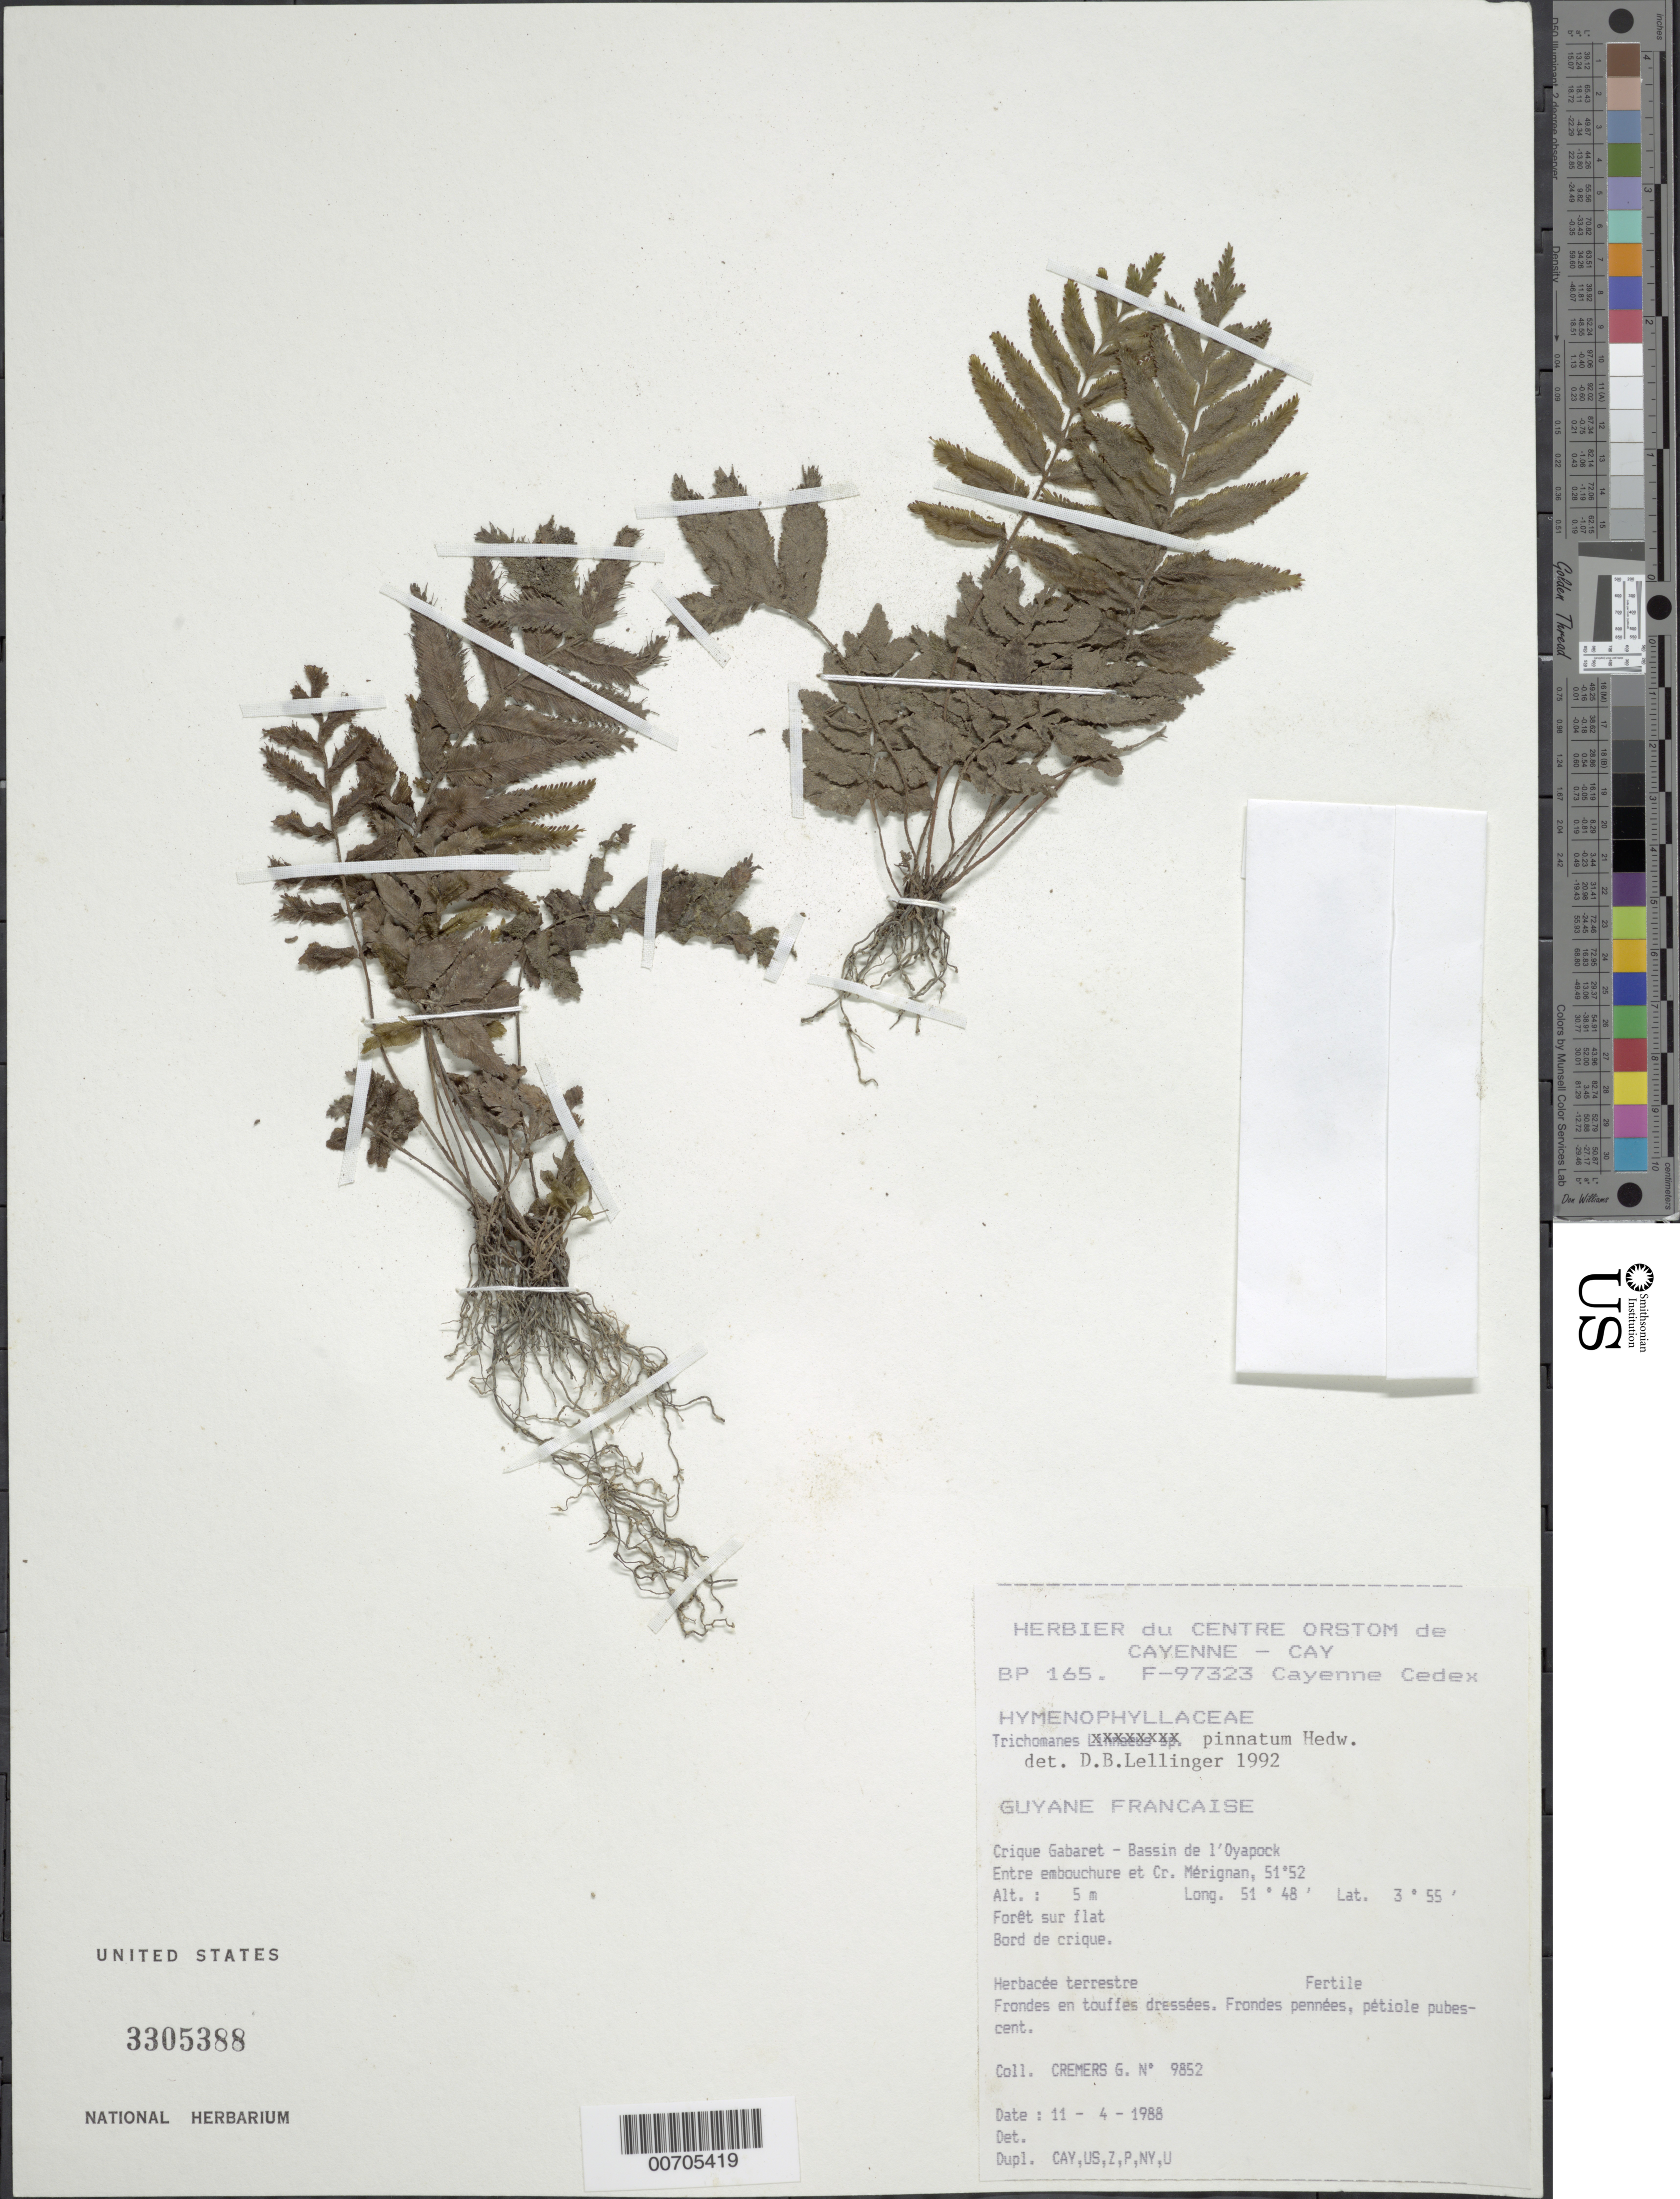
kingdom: Plantae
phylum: Tracheophyta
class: Polypodiopsida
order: Hymenophyllales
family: Hymenophyllaceae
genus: Trichomanes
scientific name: Trichomanes pinnatum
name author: Hedw.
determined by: Lellinger, David B., (BOT), Smithsonian Institution - National Museum of Natural History (UNITED STATES)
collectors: G. Cremers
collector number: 9852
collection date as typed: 11-Apr-88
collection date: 1988-04-11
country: French Guiana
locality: Crique Gabaret, Bassin de l'Oyapock, entre embouchure et Cr. Mérignan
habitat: Forest on flatland, along creek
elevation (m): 5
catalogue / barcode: US 3305388